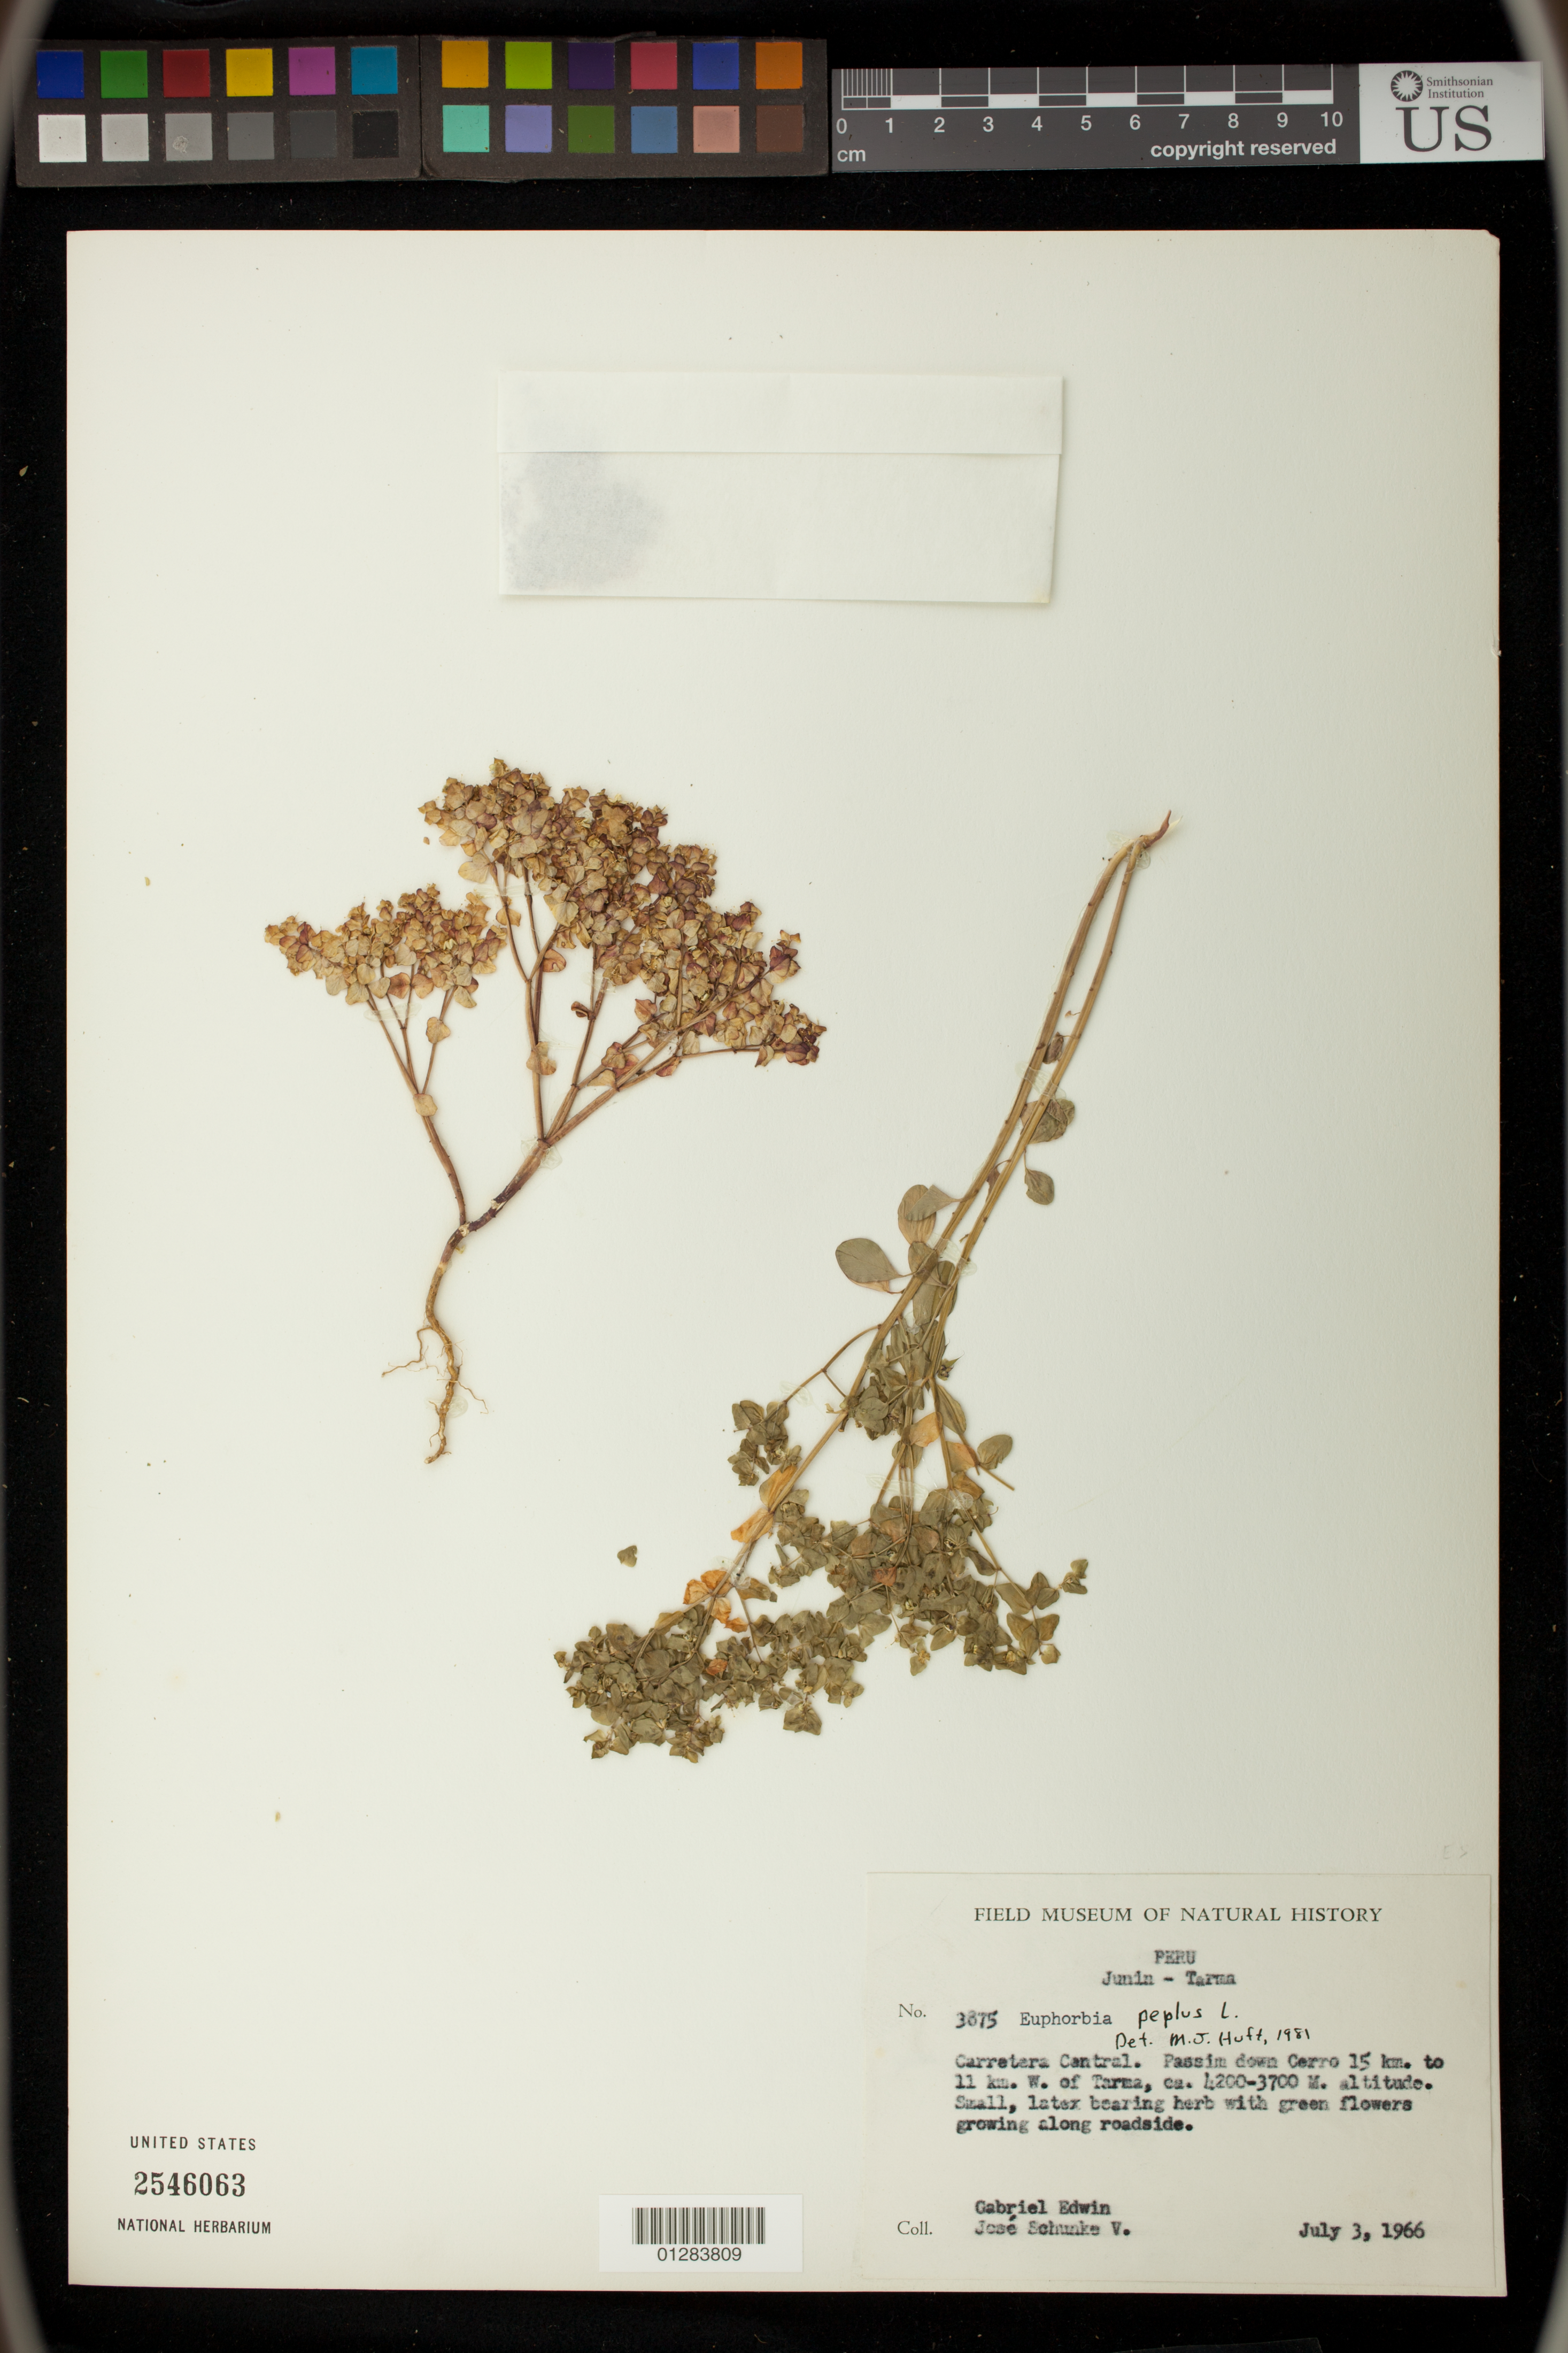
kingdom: Plantae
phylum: Tracheophyta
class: Magnoliopsida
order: Malpighiales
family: Euphorbiaceae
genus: Euphorbia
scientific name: Euphorbia peplus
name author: L.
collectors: G. Edwin & J. Schunke Vigo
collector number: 3875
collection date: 1966-07-03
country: Peru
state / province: Junín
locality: Carretara central. Passim down Cerro 15 km. to 11 km. W. of Tarma. along roadside.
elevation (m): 1128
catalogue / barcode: US 2546063